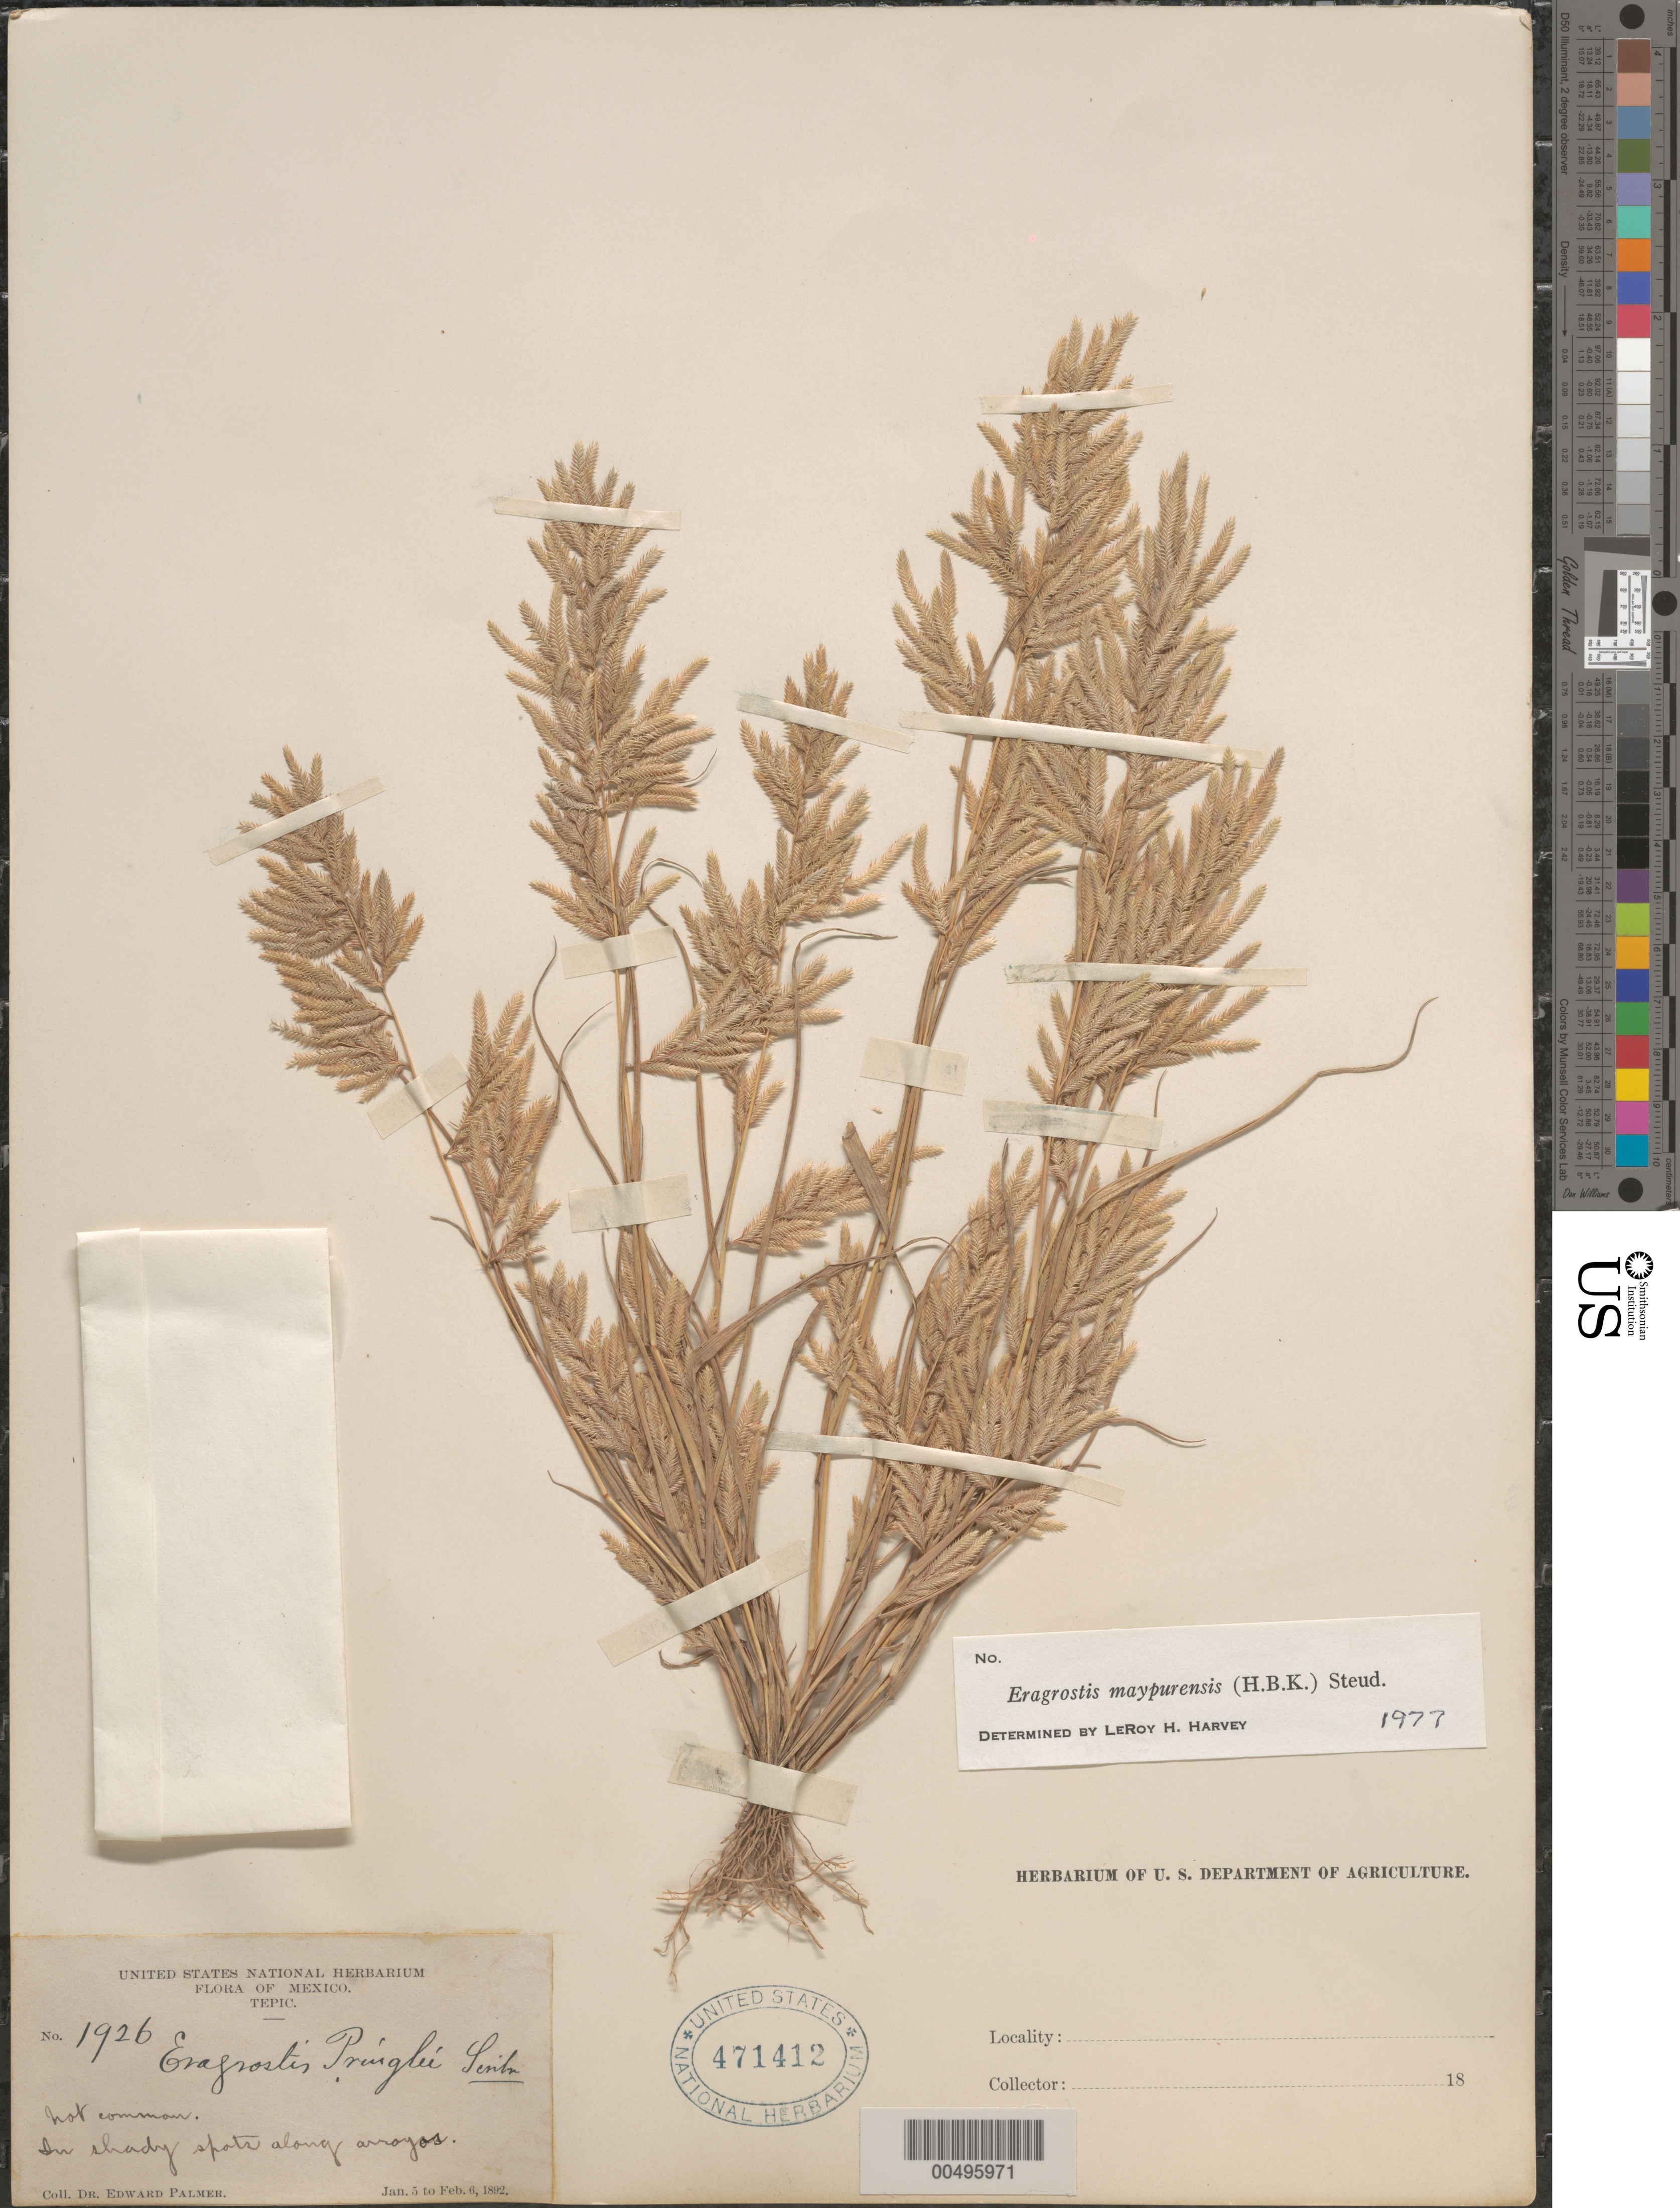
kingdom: Plantae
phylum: Tracheophyta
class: Liliopsida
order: Poales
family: Poaceae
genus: Eragrostis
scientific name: Eragrostis maypurensis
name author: (Kunth) Steud.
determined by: Harvey, L. H.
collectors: E. Palmer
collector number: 1926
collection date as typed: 5 Jan 1892 to 6 Feb 1892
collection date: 1892-01-05/1892-02-06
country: Mexico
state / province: Nayarit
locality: Tepic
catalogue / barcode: US 471412